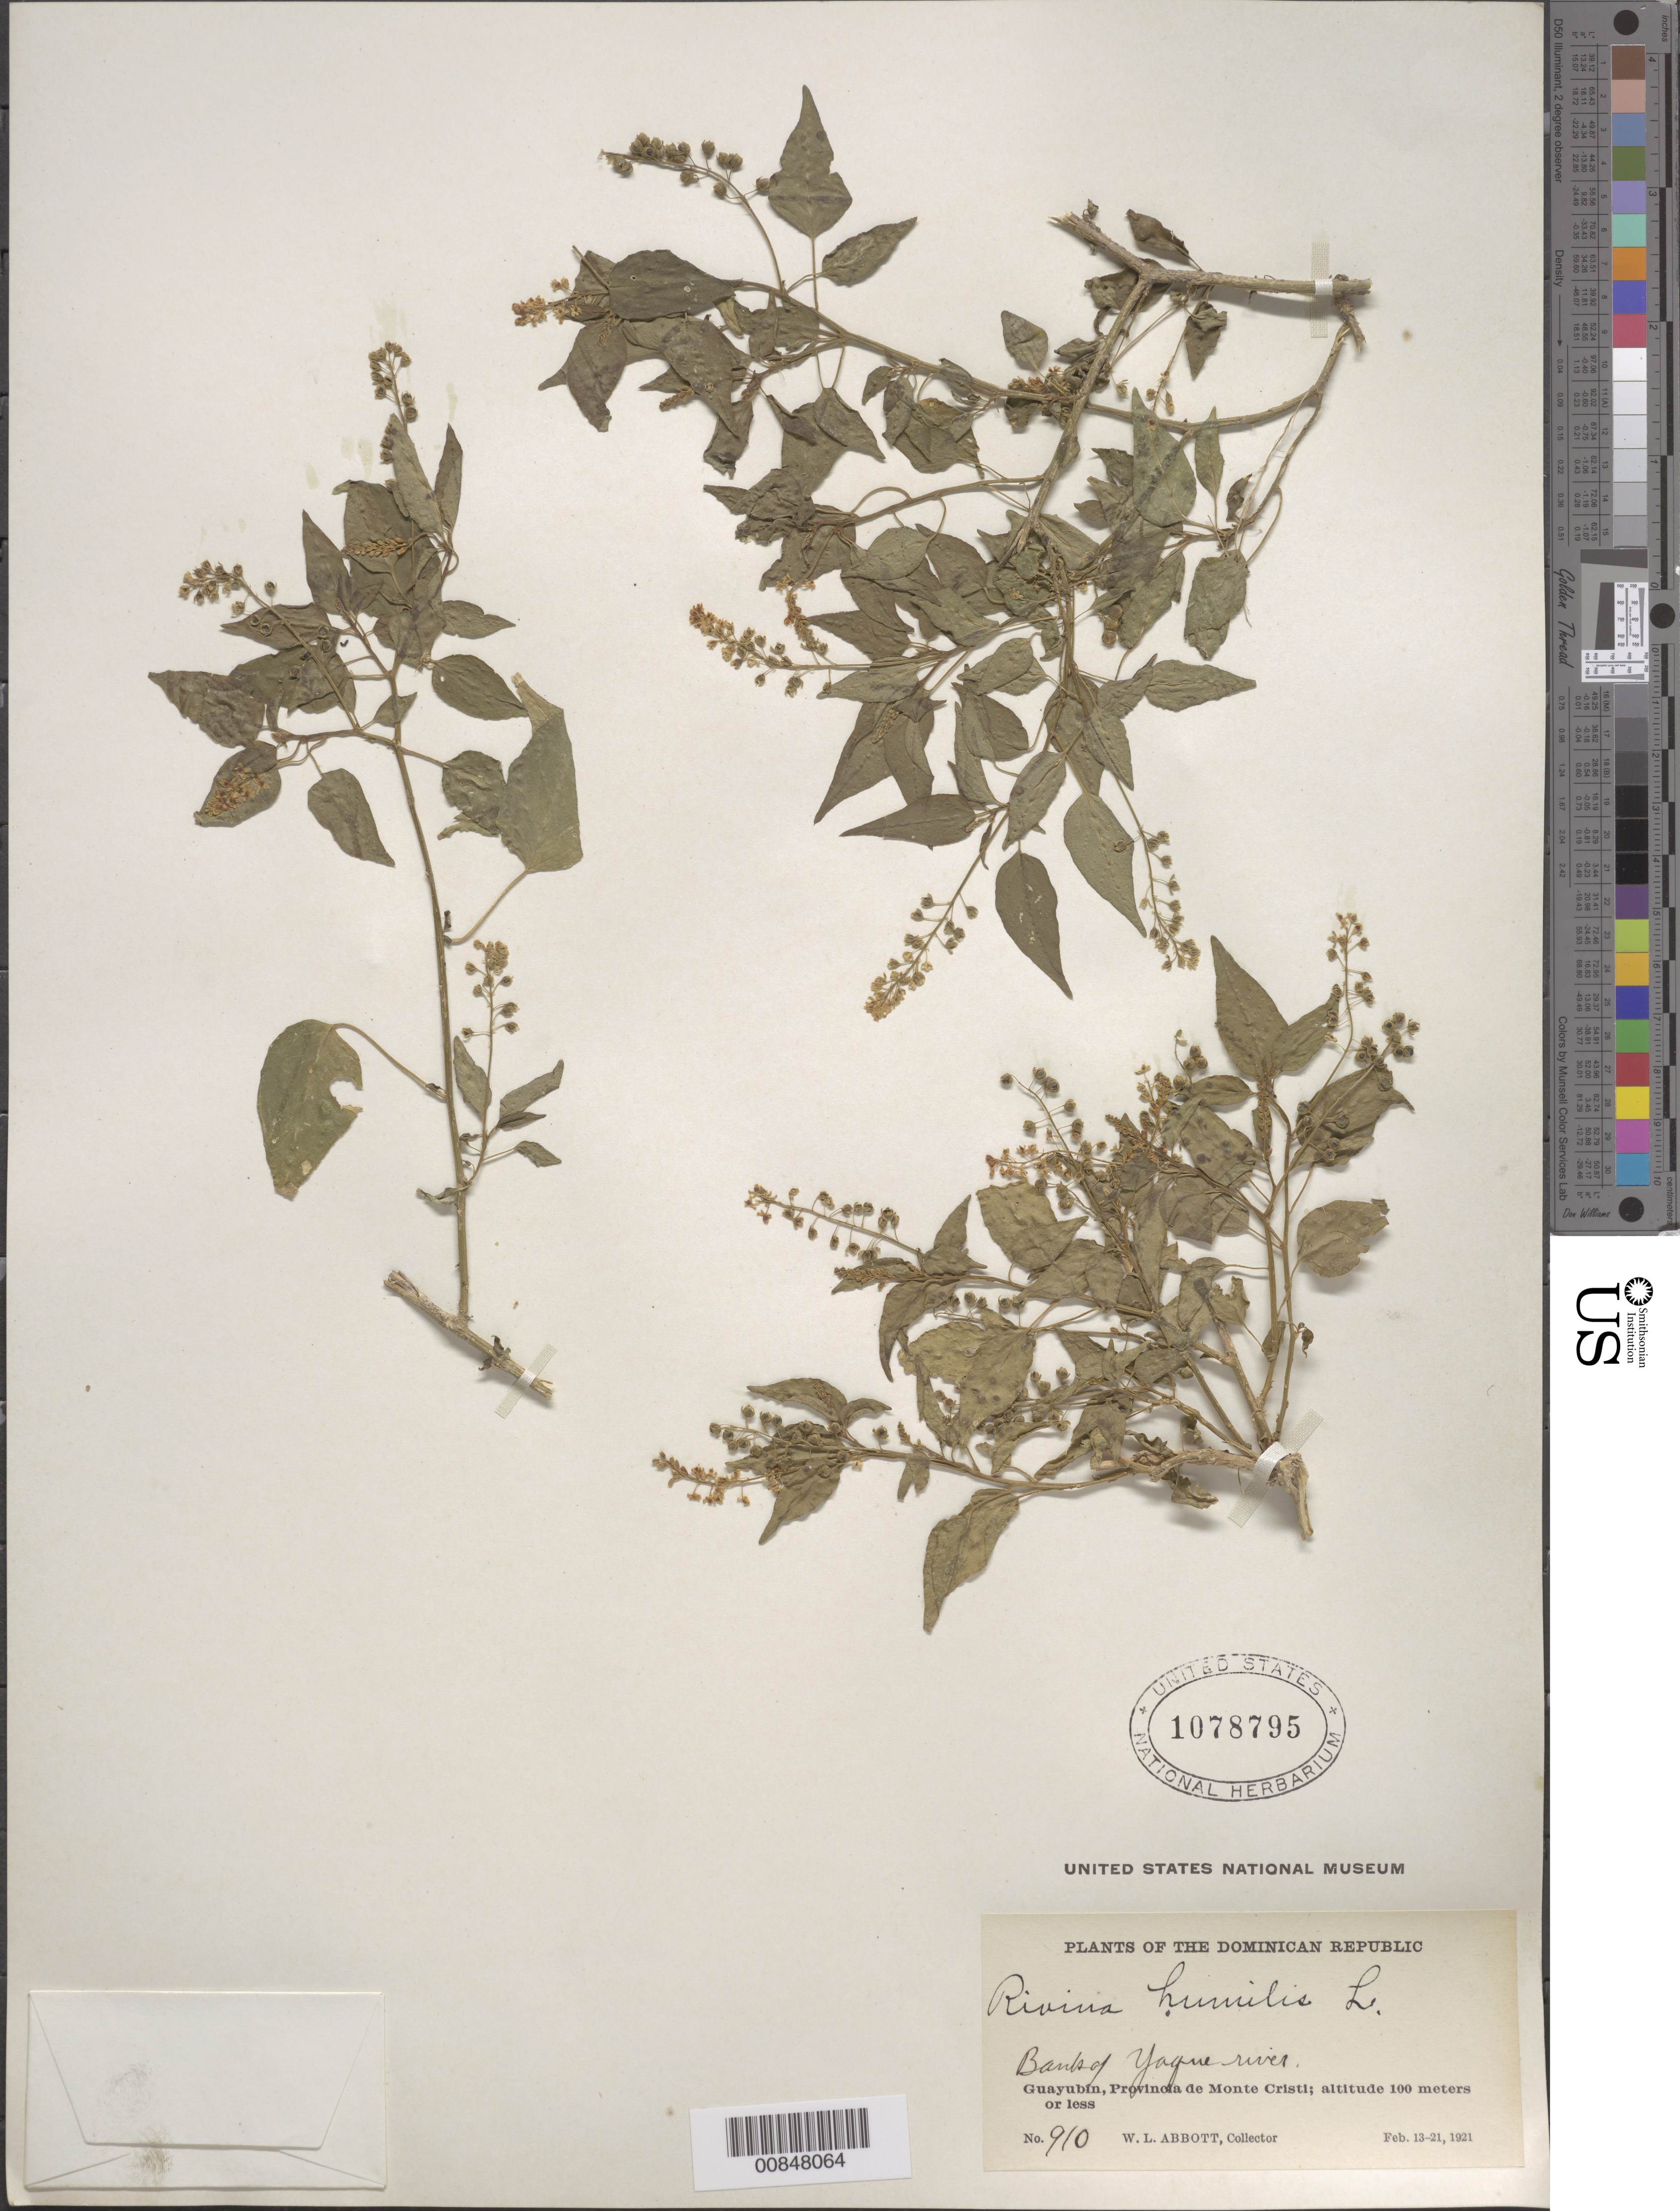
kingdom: Plantae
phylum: Tracheophyta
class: Magnoliopsida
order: Caryophyllales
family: Phytolaccaceae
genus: Rivina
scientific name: Rivina humilis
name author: L.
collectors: W. L. Abbott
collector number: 910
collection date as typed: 13 Feb 1921 to 21 Feb 1921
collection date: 1921-02-13/1921-02-21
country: Dominican Republic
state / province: Monte Cristi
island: Hispaniola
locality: Guayubín. Bank of Yaque River.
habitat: Bank of river.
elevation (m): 100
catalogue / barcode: US 1078795